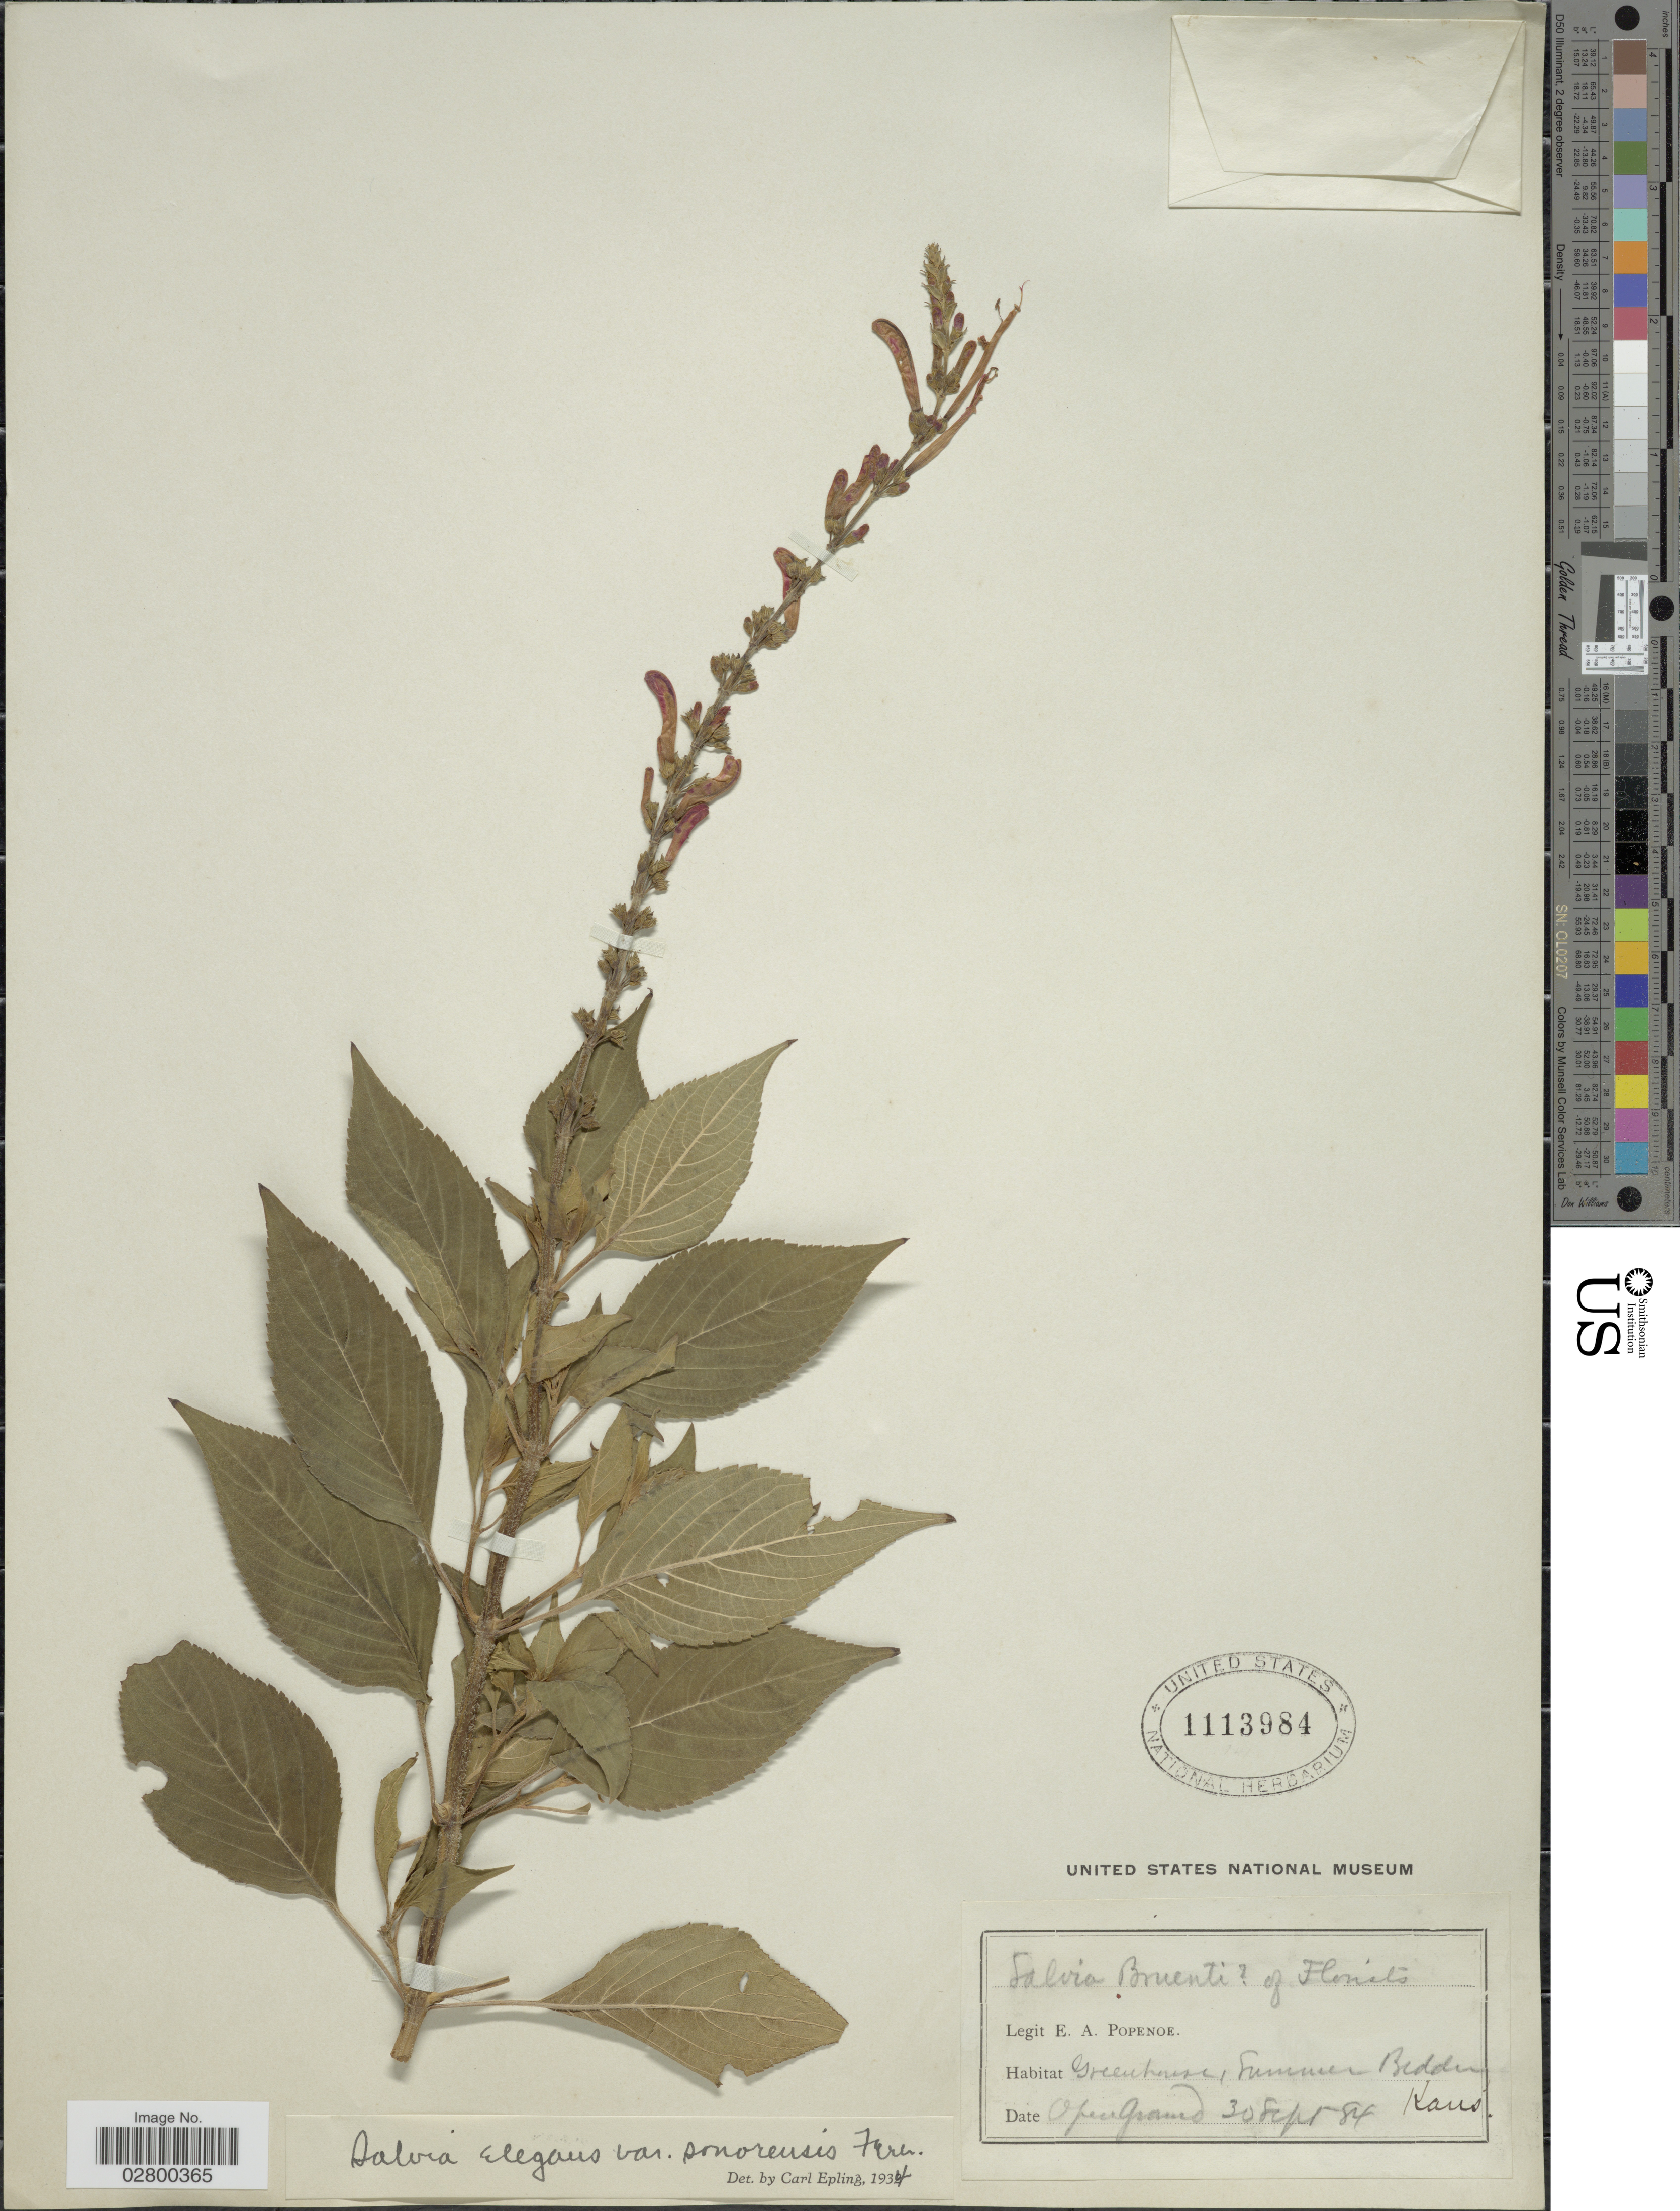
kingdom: Plantae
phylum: Tracheophyta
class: Magnoliopsida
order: Lamiales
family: Lamiaceae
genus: Salvia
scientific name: Salvia elegans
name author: Vahl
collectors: E. A. Popenoe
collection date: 1884-09-30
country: United States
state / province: Kansas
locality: Greenhouse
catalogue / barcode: US 1113984